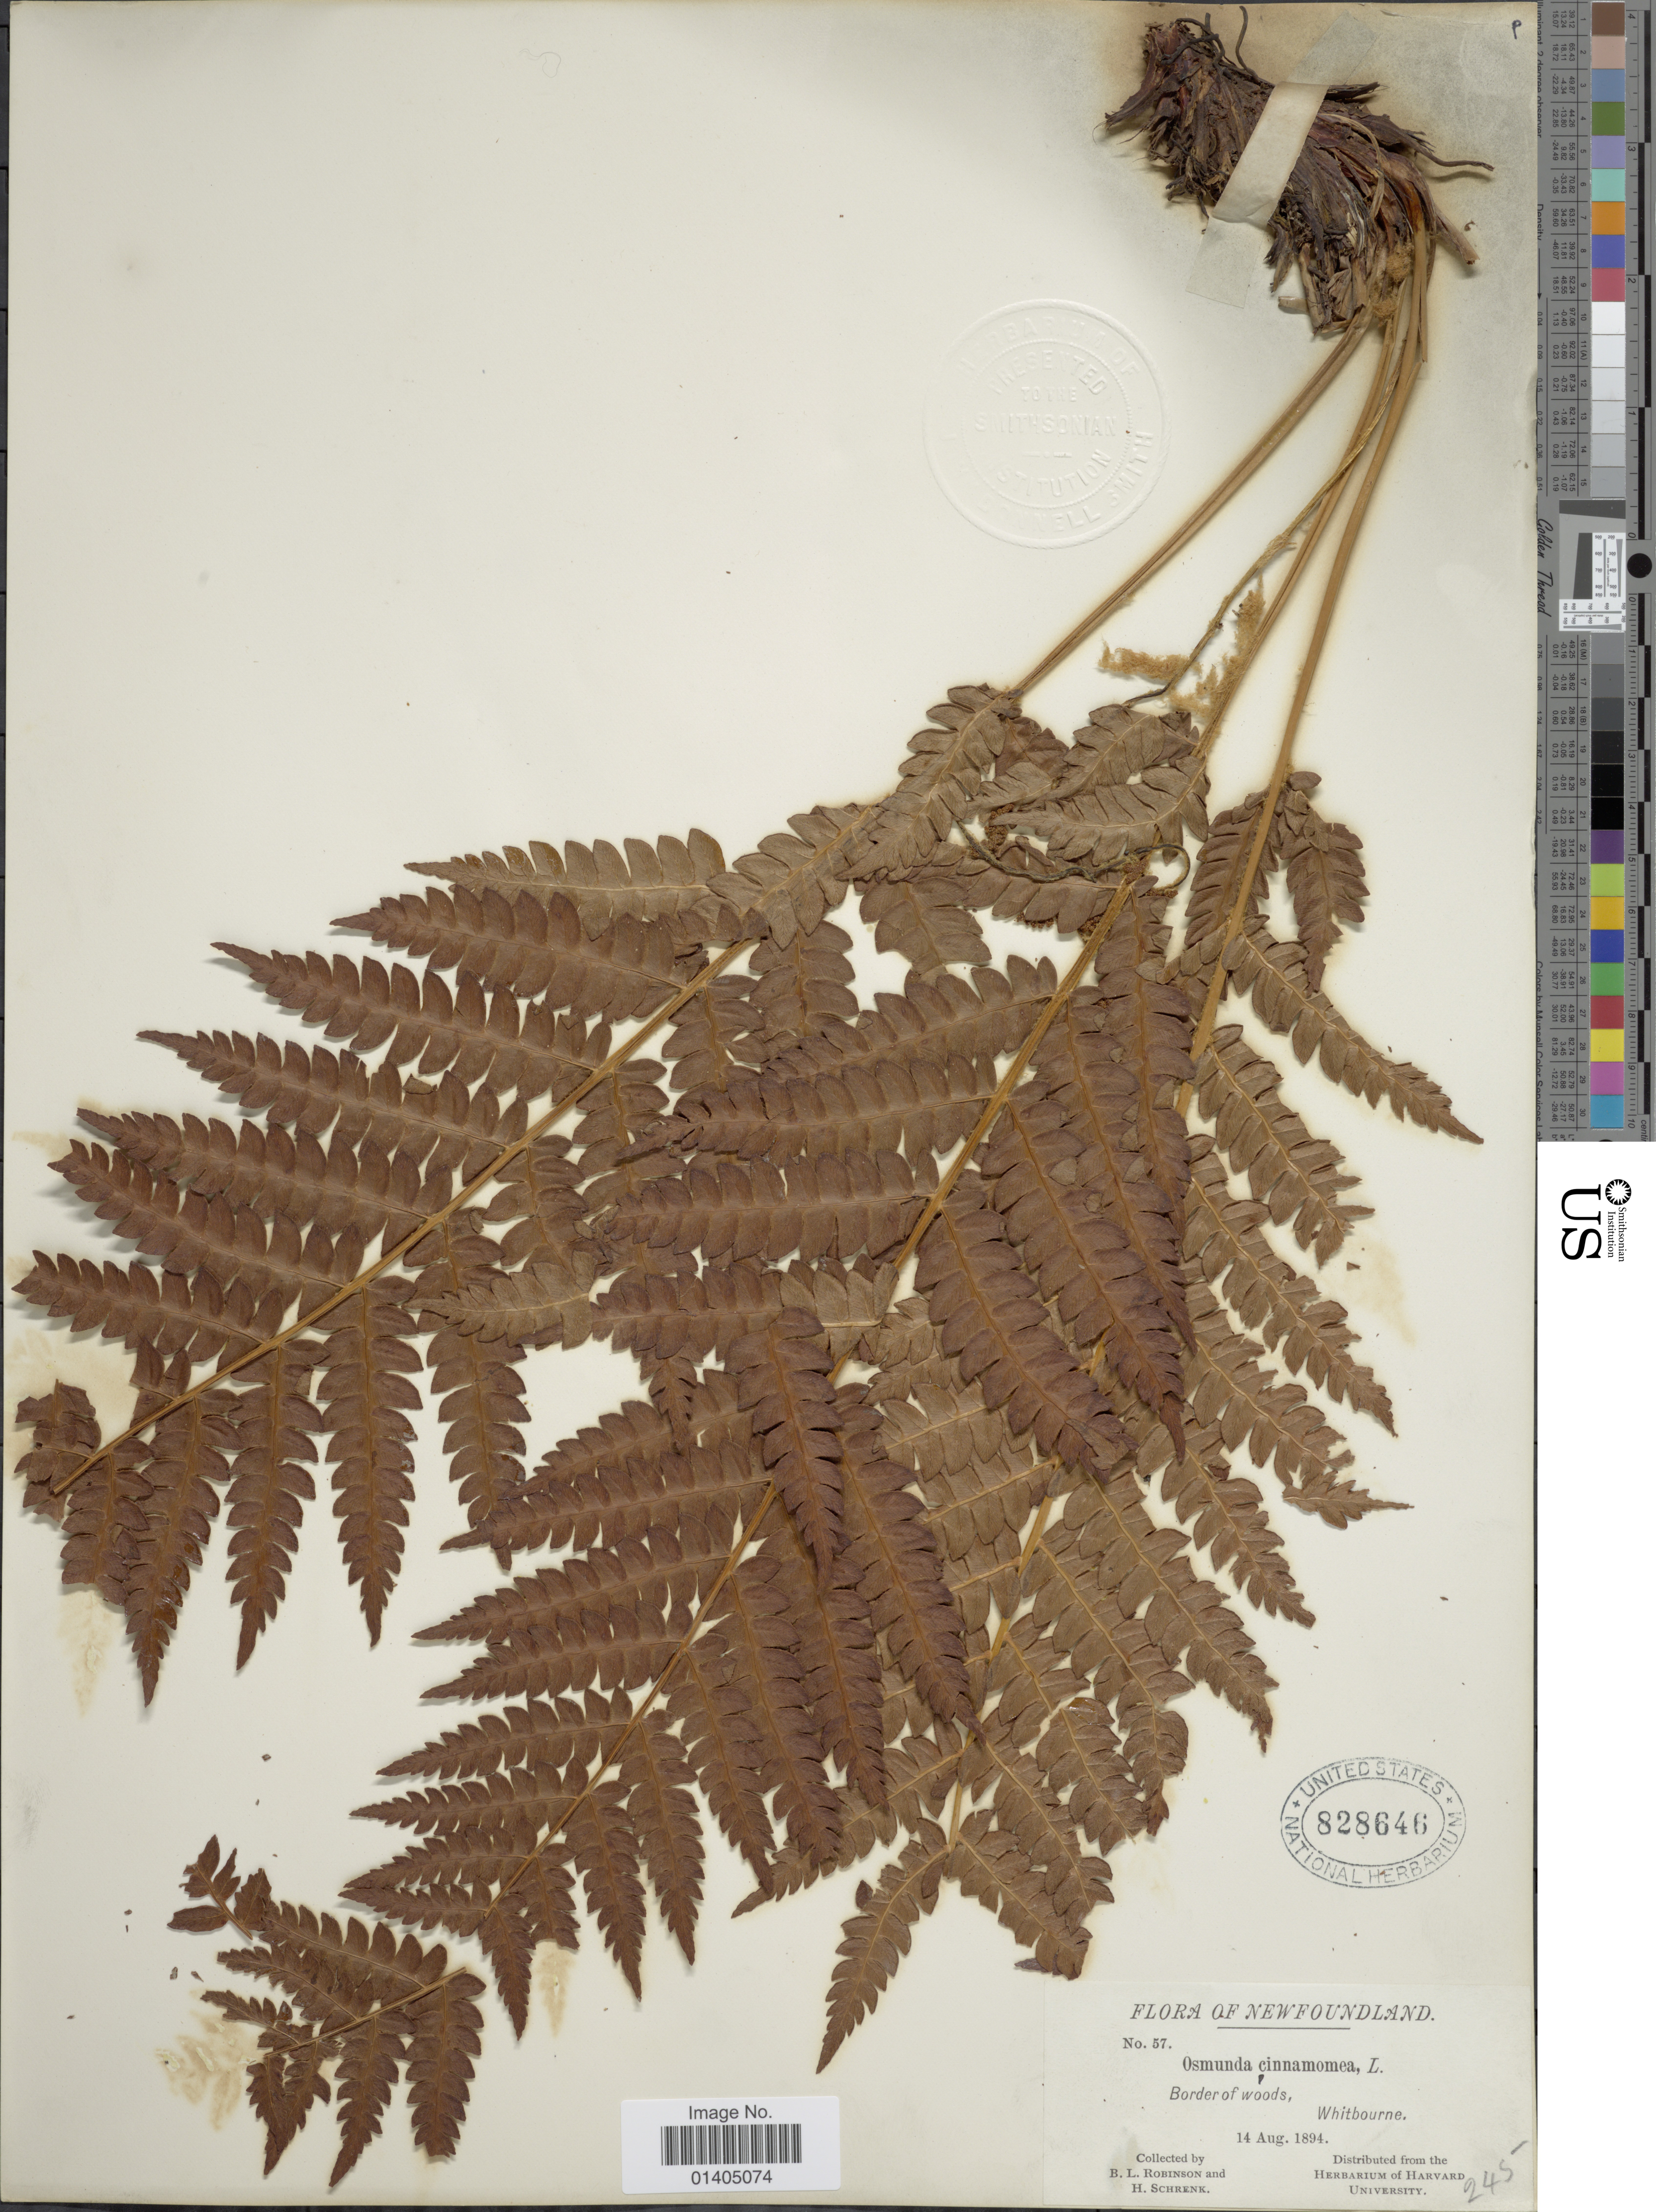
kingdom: Plantae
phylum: Tracheophyta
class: Polypodiopsida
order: Osmundales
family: Osmundaceae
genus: Osmundastrum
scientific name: Osmundastrum cinnamomeum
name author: (L.) C. Presl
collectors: B. L. Robinson & H. v. Schrenk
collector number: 57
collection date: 1894-08-14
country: Canada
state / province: Newfoundland and Labrador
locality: Border of woods, Whitbourne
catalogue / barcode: US 828646